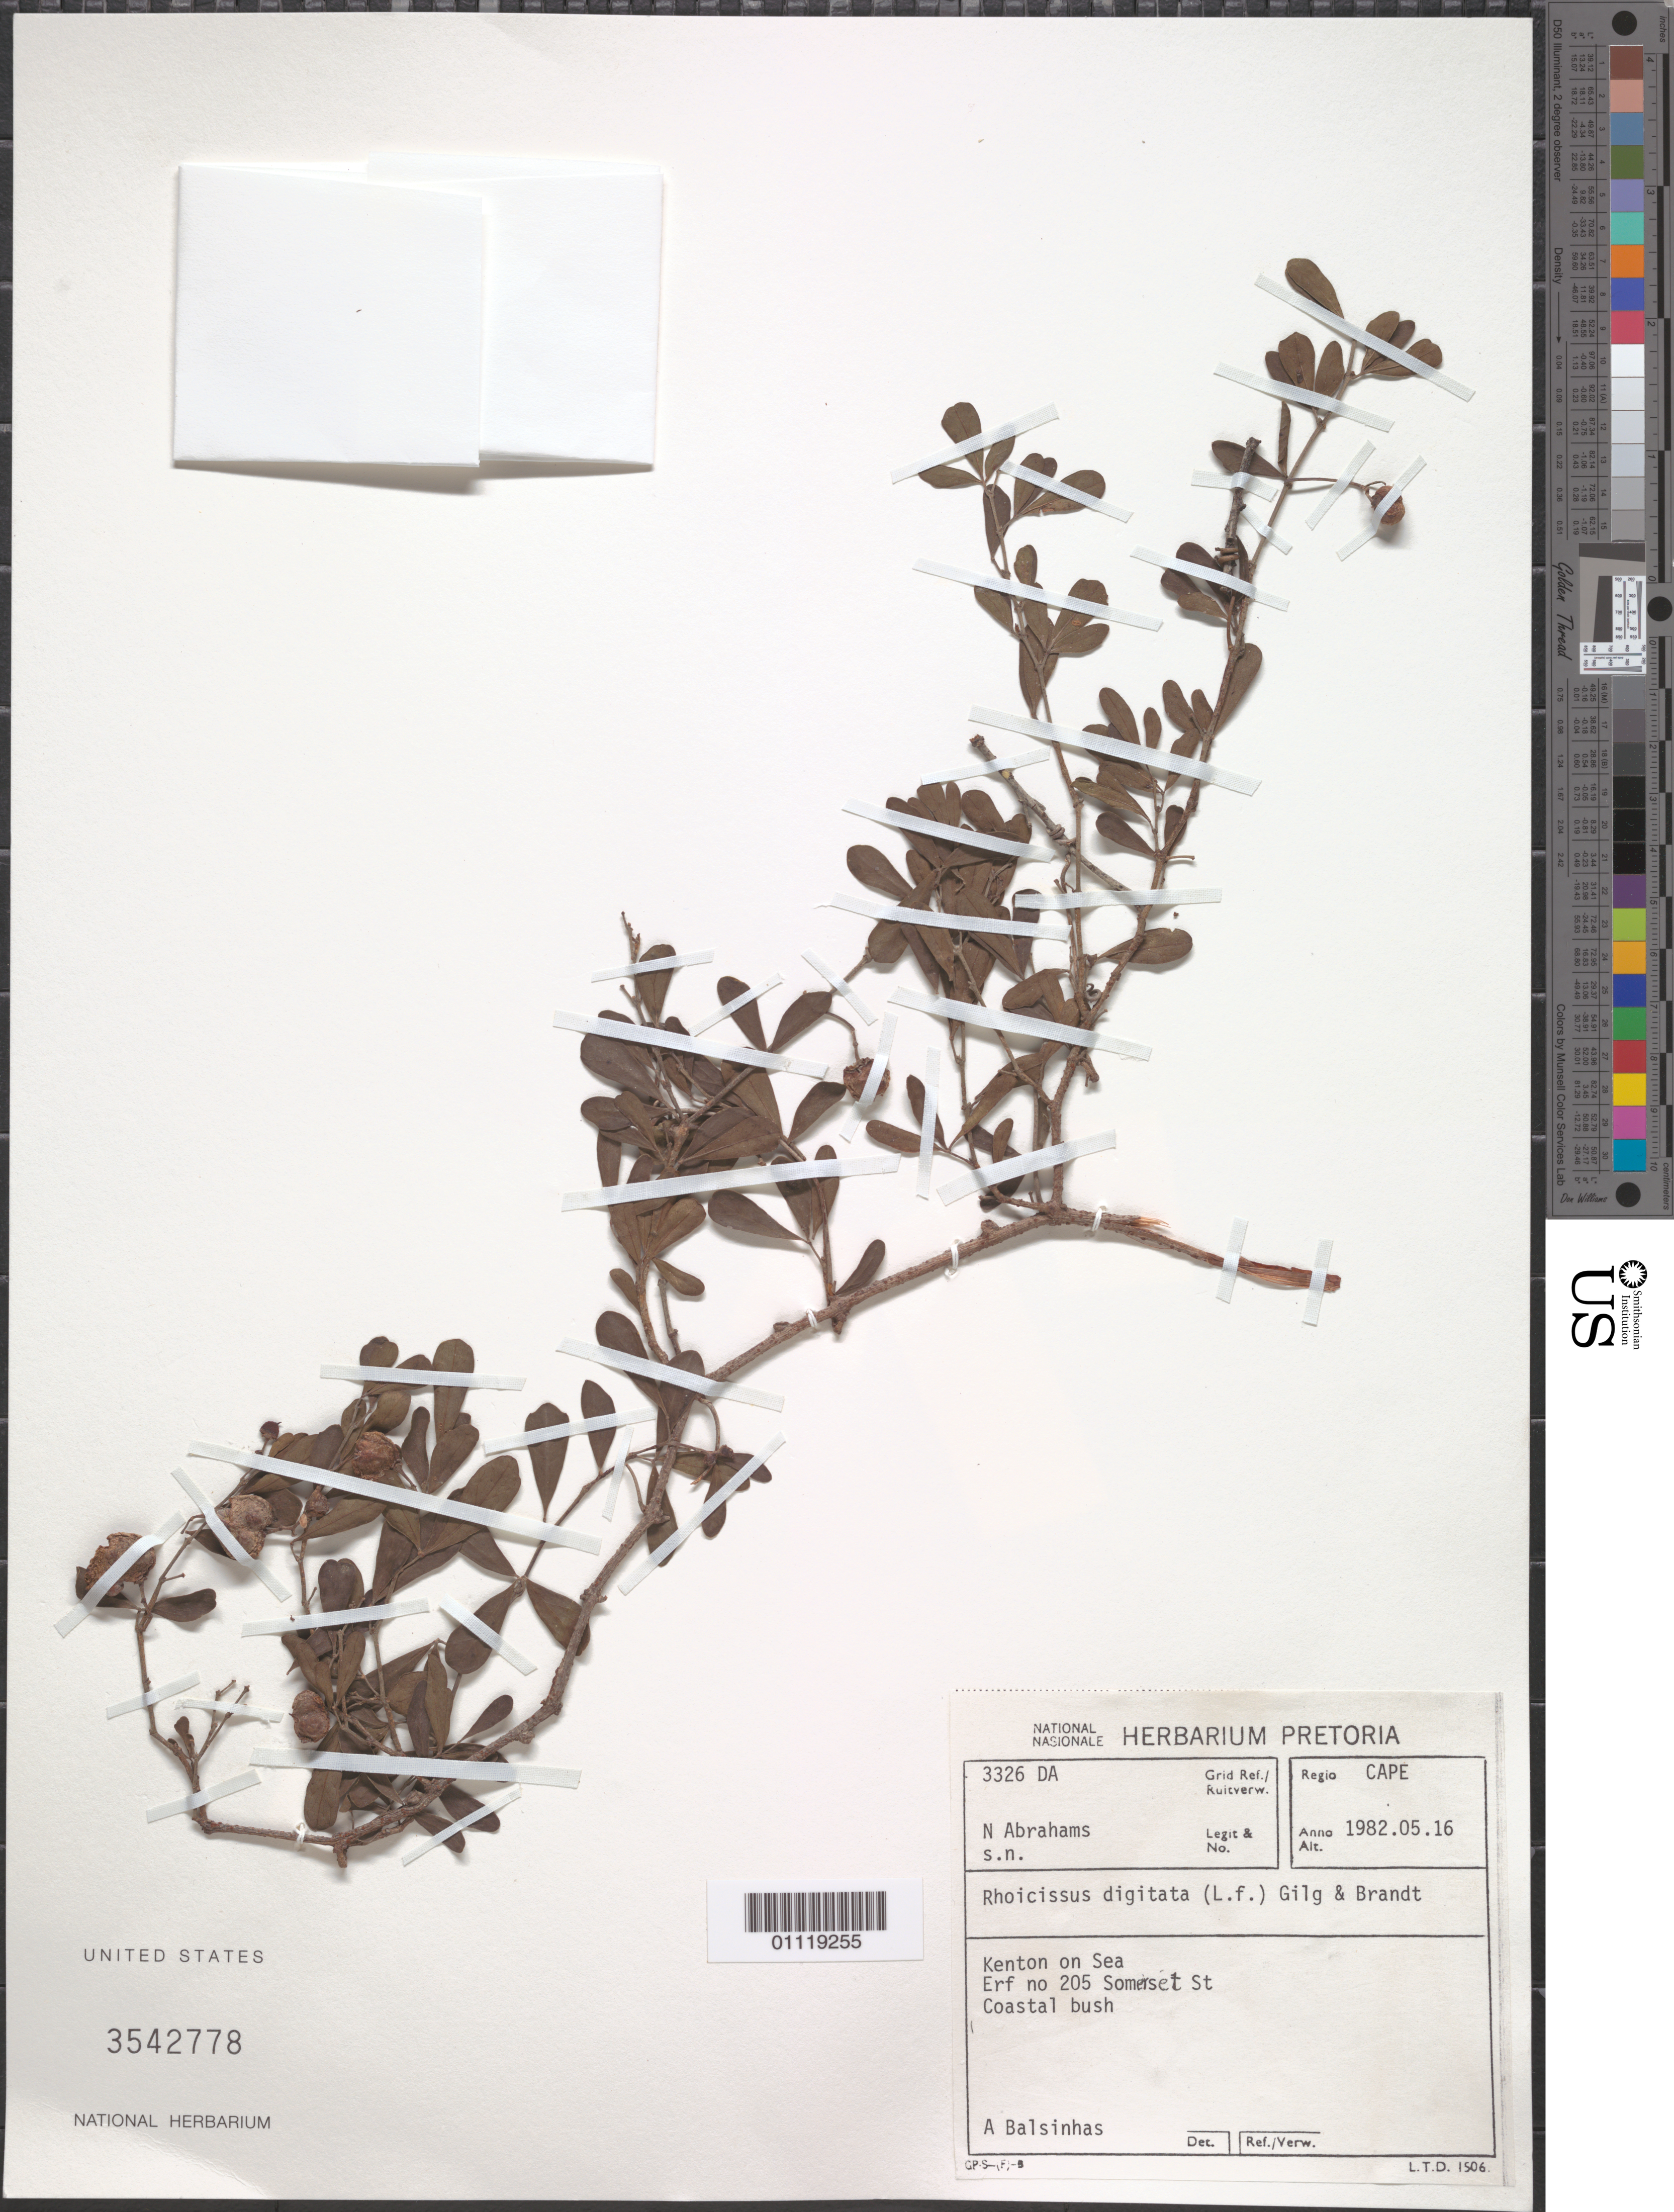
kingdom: Plantae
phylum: Tracheophyta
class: Magnoliopsida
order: Vitales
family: Vitaceae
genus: Rhoicissus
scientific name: Rhoicissus tridentata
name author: (L. f.) Wild & R.B. Drumm.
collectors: N. Abrahams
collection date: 1982-05-16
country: South Africa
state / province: Eastern Cape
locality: Kenton on Sea Erf no 205 Somerset St.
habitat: Coastal bush.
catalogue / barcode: US 3542778